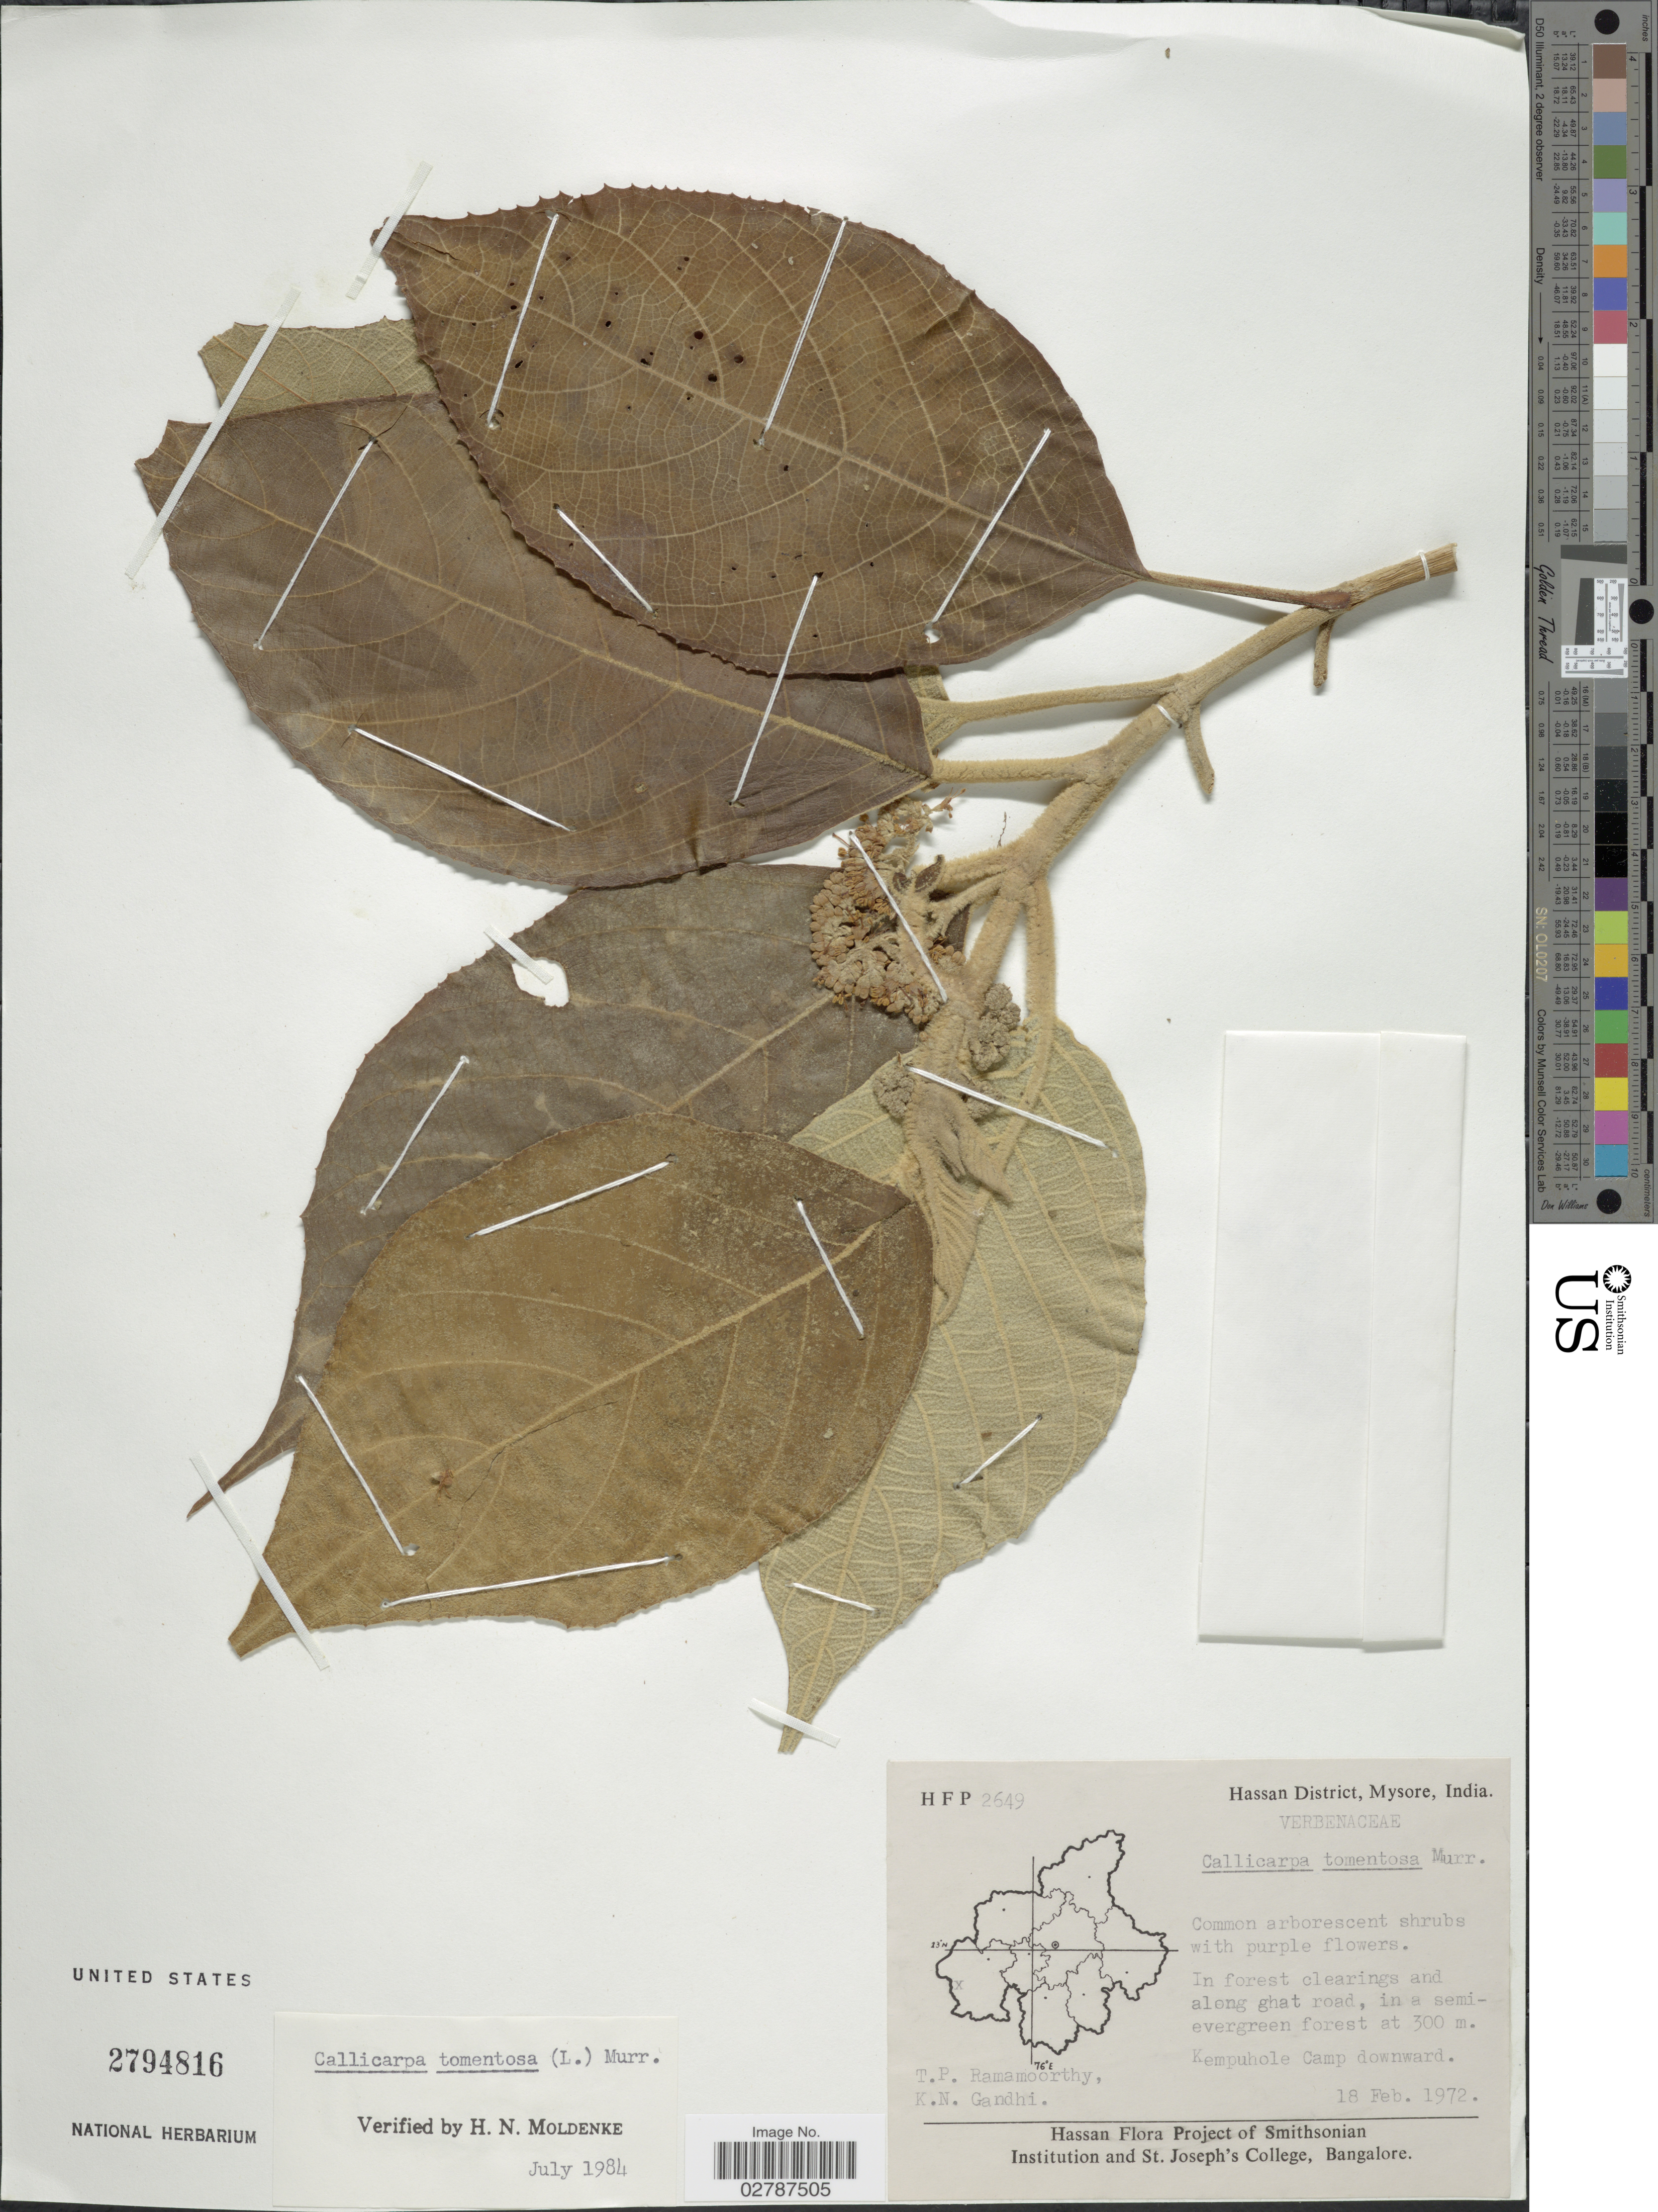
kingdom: Plantae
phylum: Tracheophyta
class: Magnoliopsida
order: Lamiales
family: Lamiaceae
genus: Callicarpa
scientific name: Callicarpa tomentosa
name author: (L.) L.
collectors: T. P. Ramamoorthy & K. N. Gandhi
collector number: HFP2649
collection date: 1972-02-18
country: India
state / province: Karnataka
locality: Hassan District, Mysore. Kempuhole Camp downward.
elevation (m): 300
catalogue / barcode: US 2794816